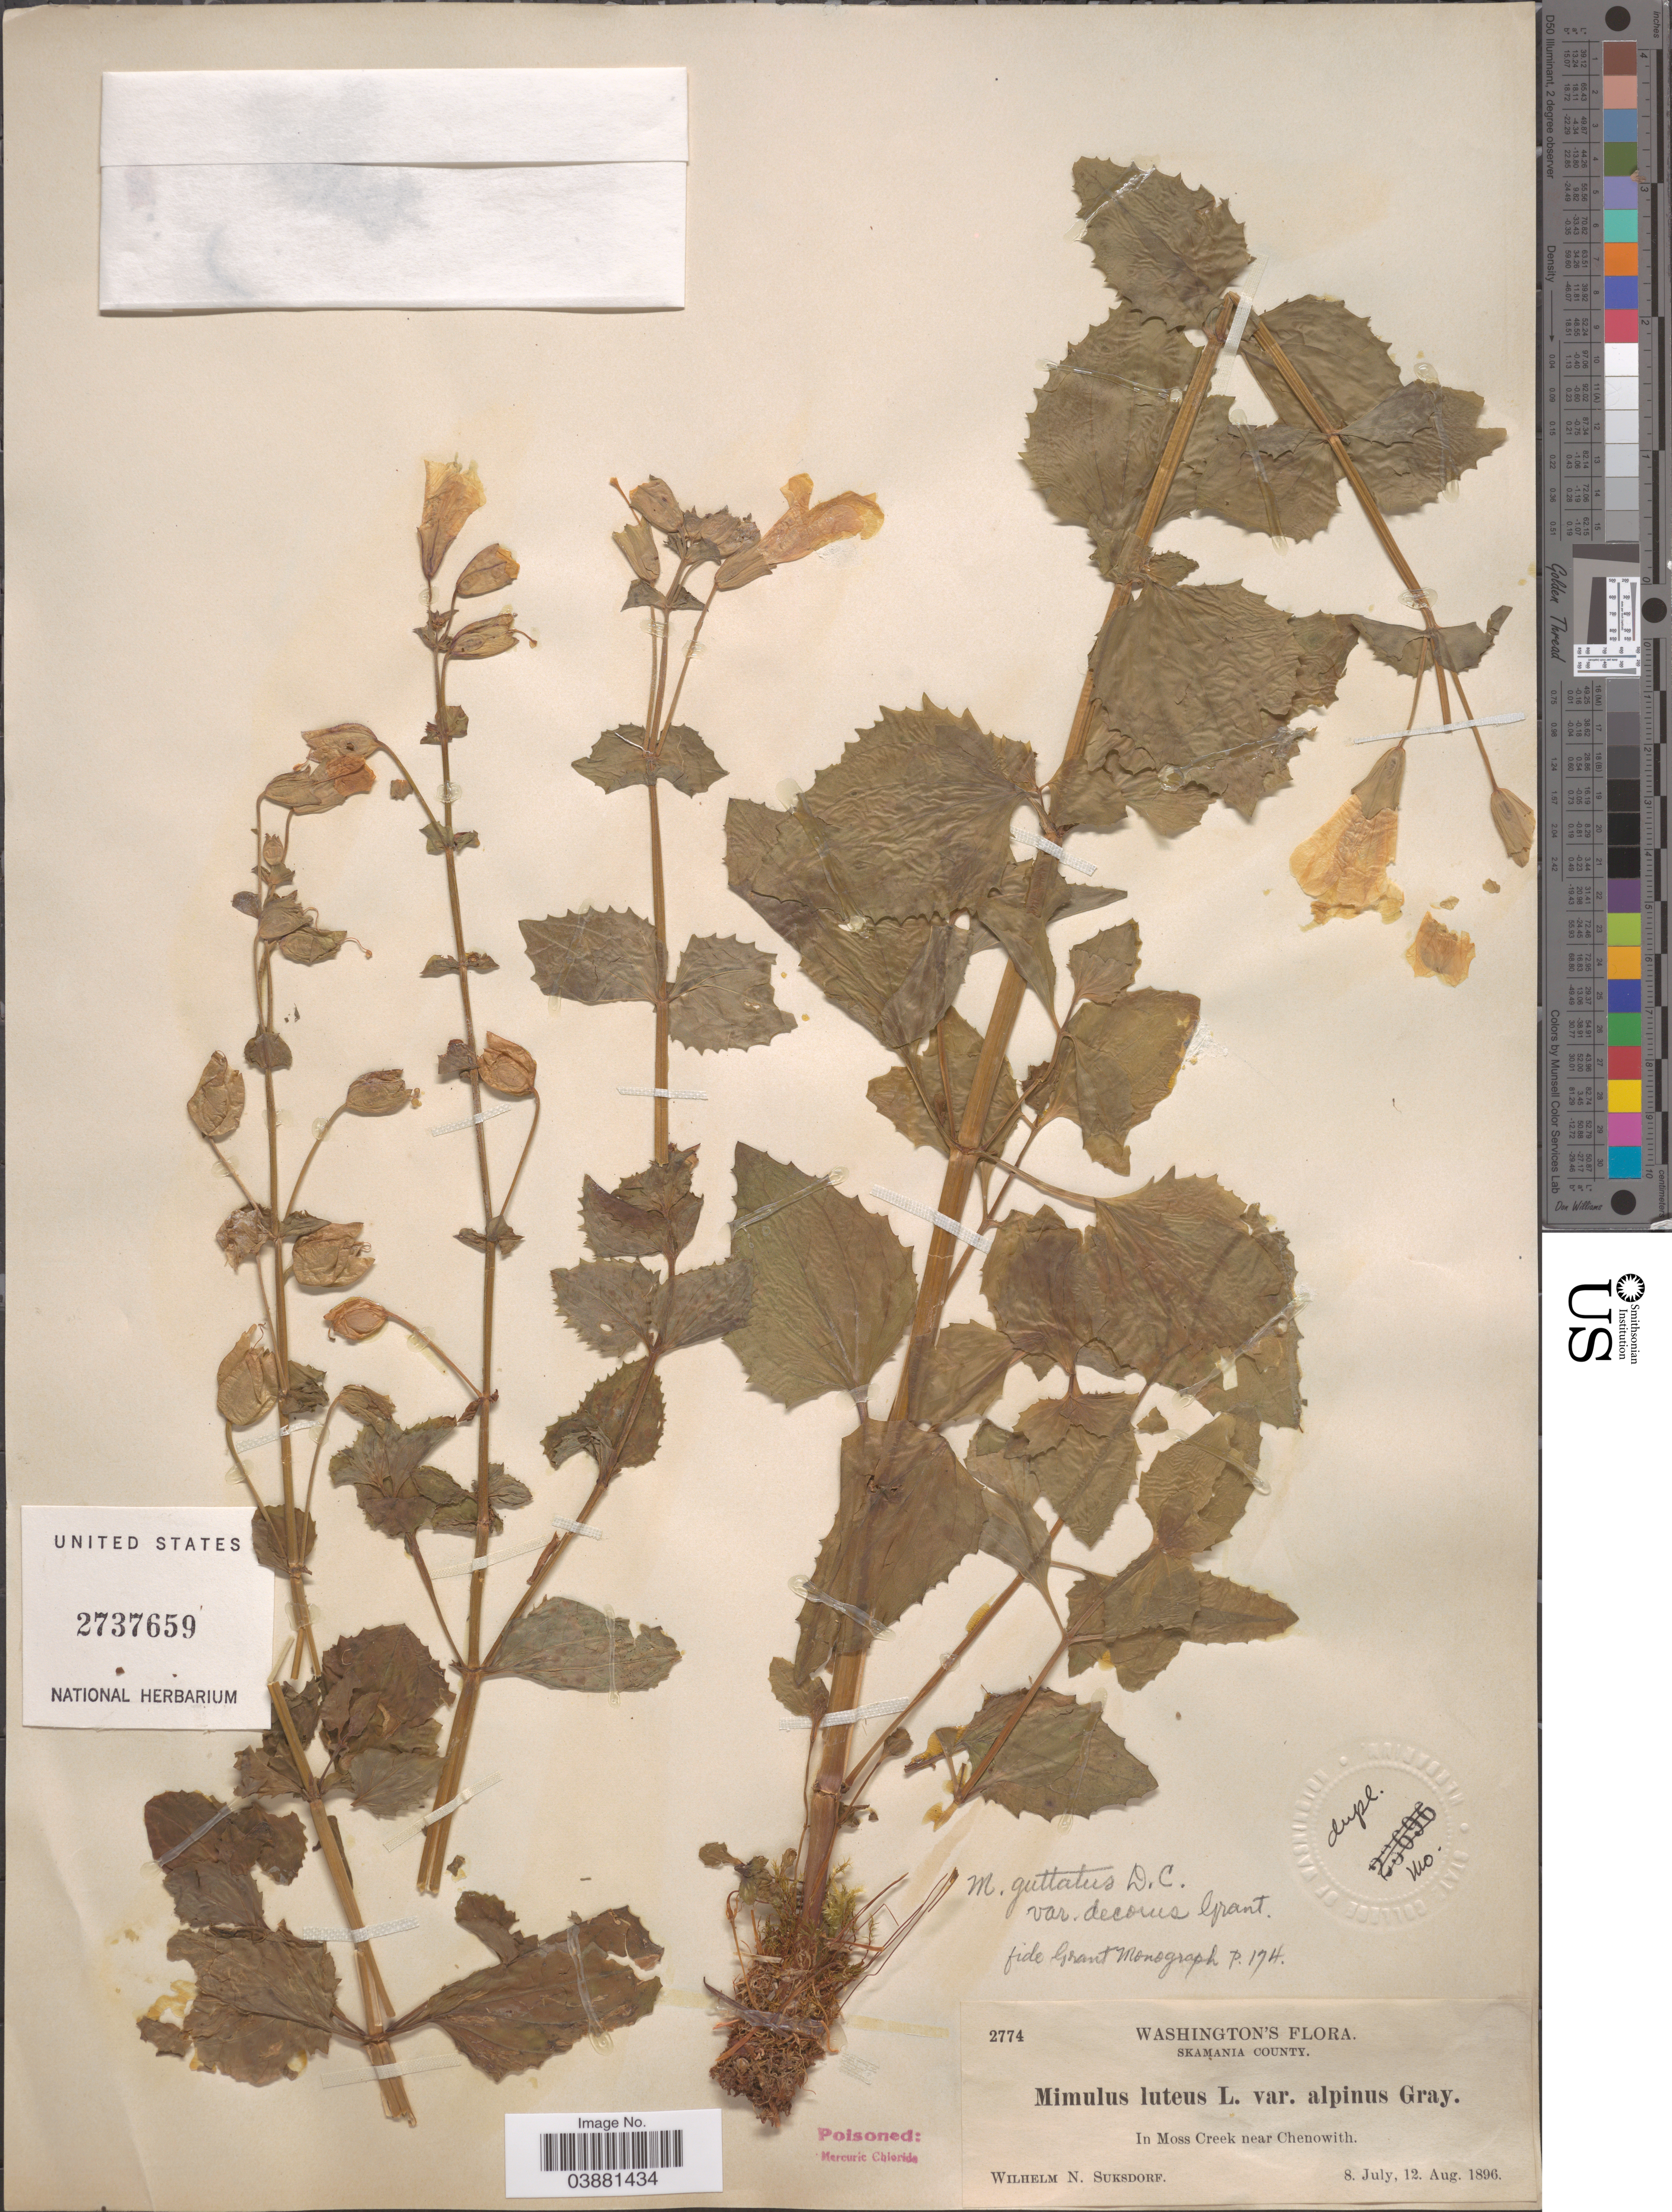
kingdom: Plantae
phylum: Tracheophyta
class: Magnoliopsida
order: Lamiales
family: Phrymaceae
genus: Mimulus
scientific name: Mimulus guttatus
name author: DC.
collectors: W. N. Suksdorf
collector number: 2774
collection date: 1896-07-08/1896-08-12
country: United States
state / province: Washington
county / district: Skamania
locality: Skamania County. In Moss Creek near Chenowith.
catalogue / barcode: US 2737659